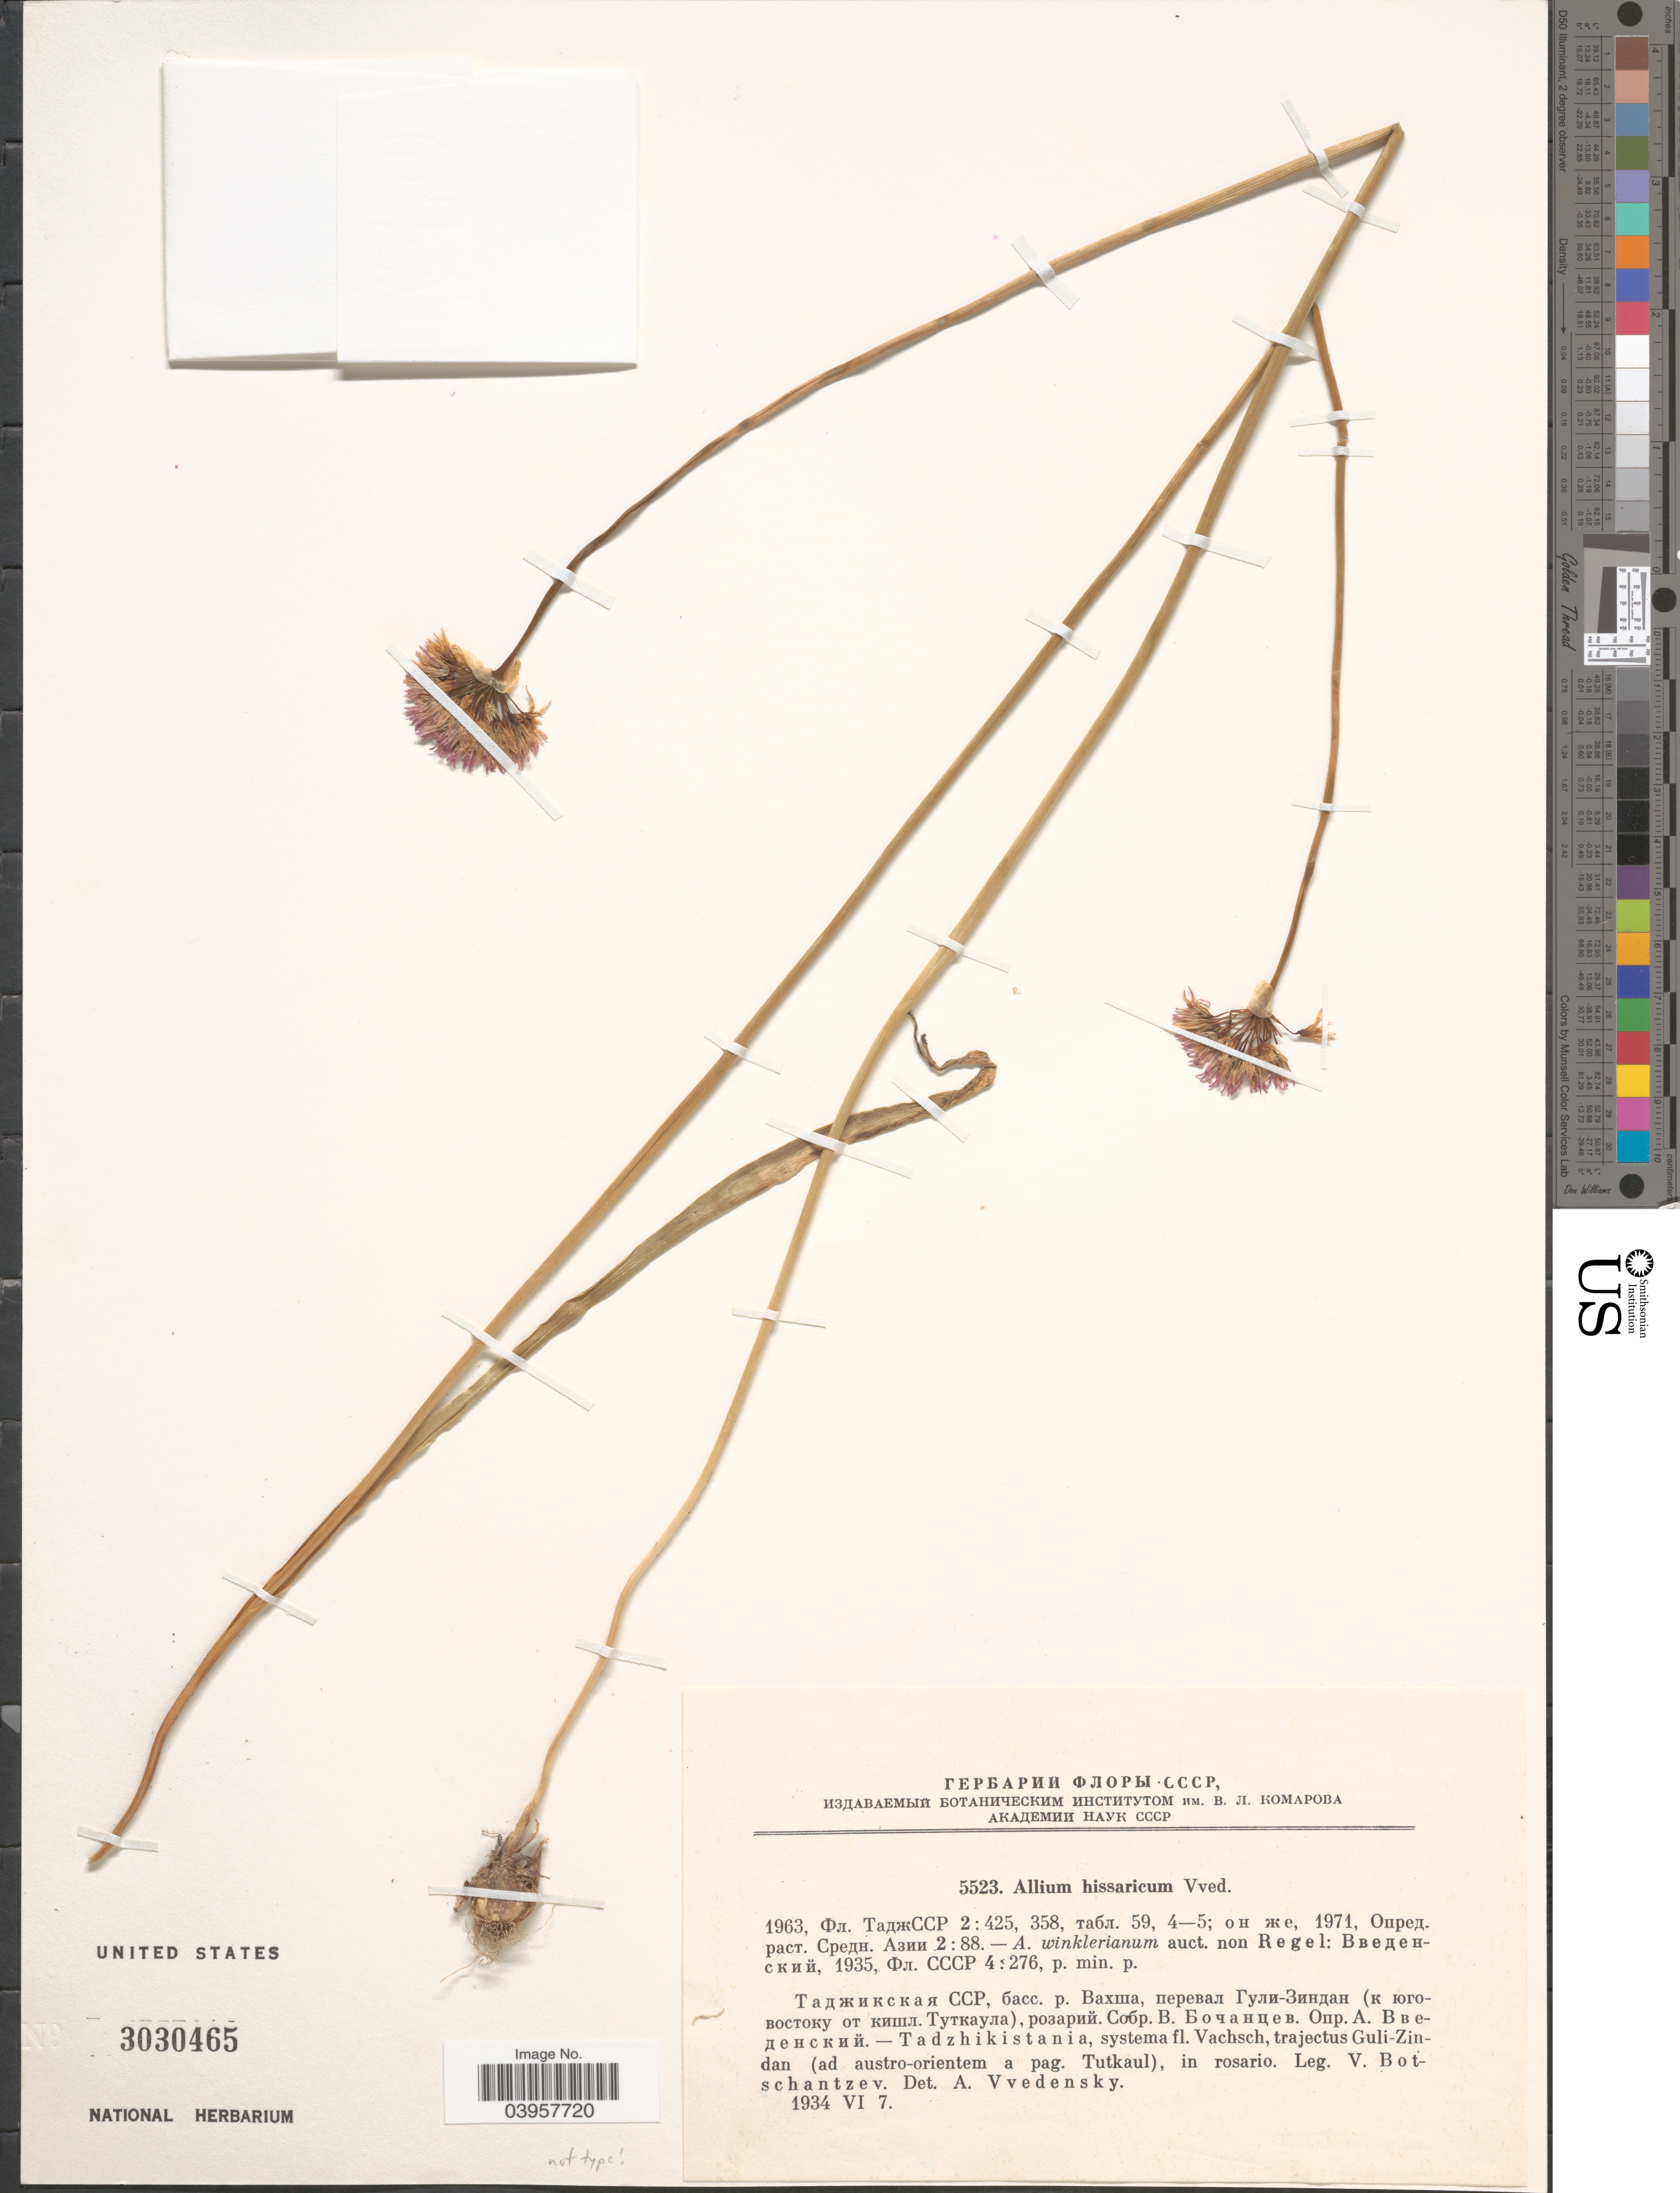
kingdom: Plantae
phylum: Tracheophyta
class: Liliopsida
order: Asparagales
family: Amaryllidaceae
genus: Allium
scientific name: Allium hissaricum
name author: Vved.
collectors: V. P. Botschantzev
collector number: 5523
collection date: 1934-06-07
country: Tajikistan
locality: Tadzhikistania, systema fl. Vachsch, trajectus Guli-Zindan (ad austro-orientem a pag. Tutkaul), in rosario.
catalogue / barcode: US 3030465